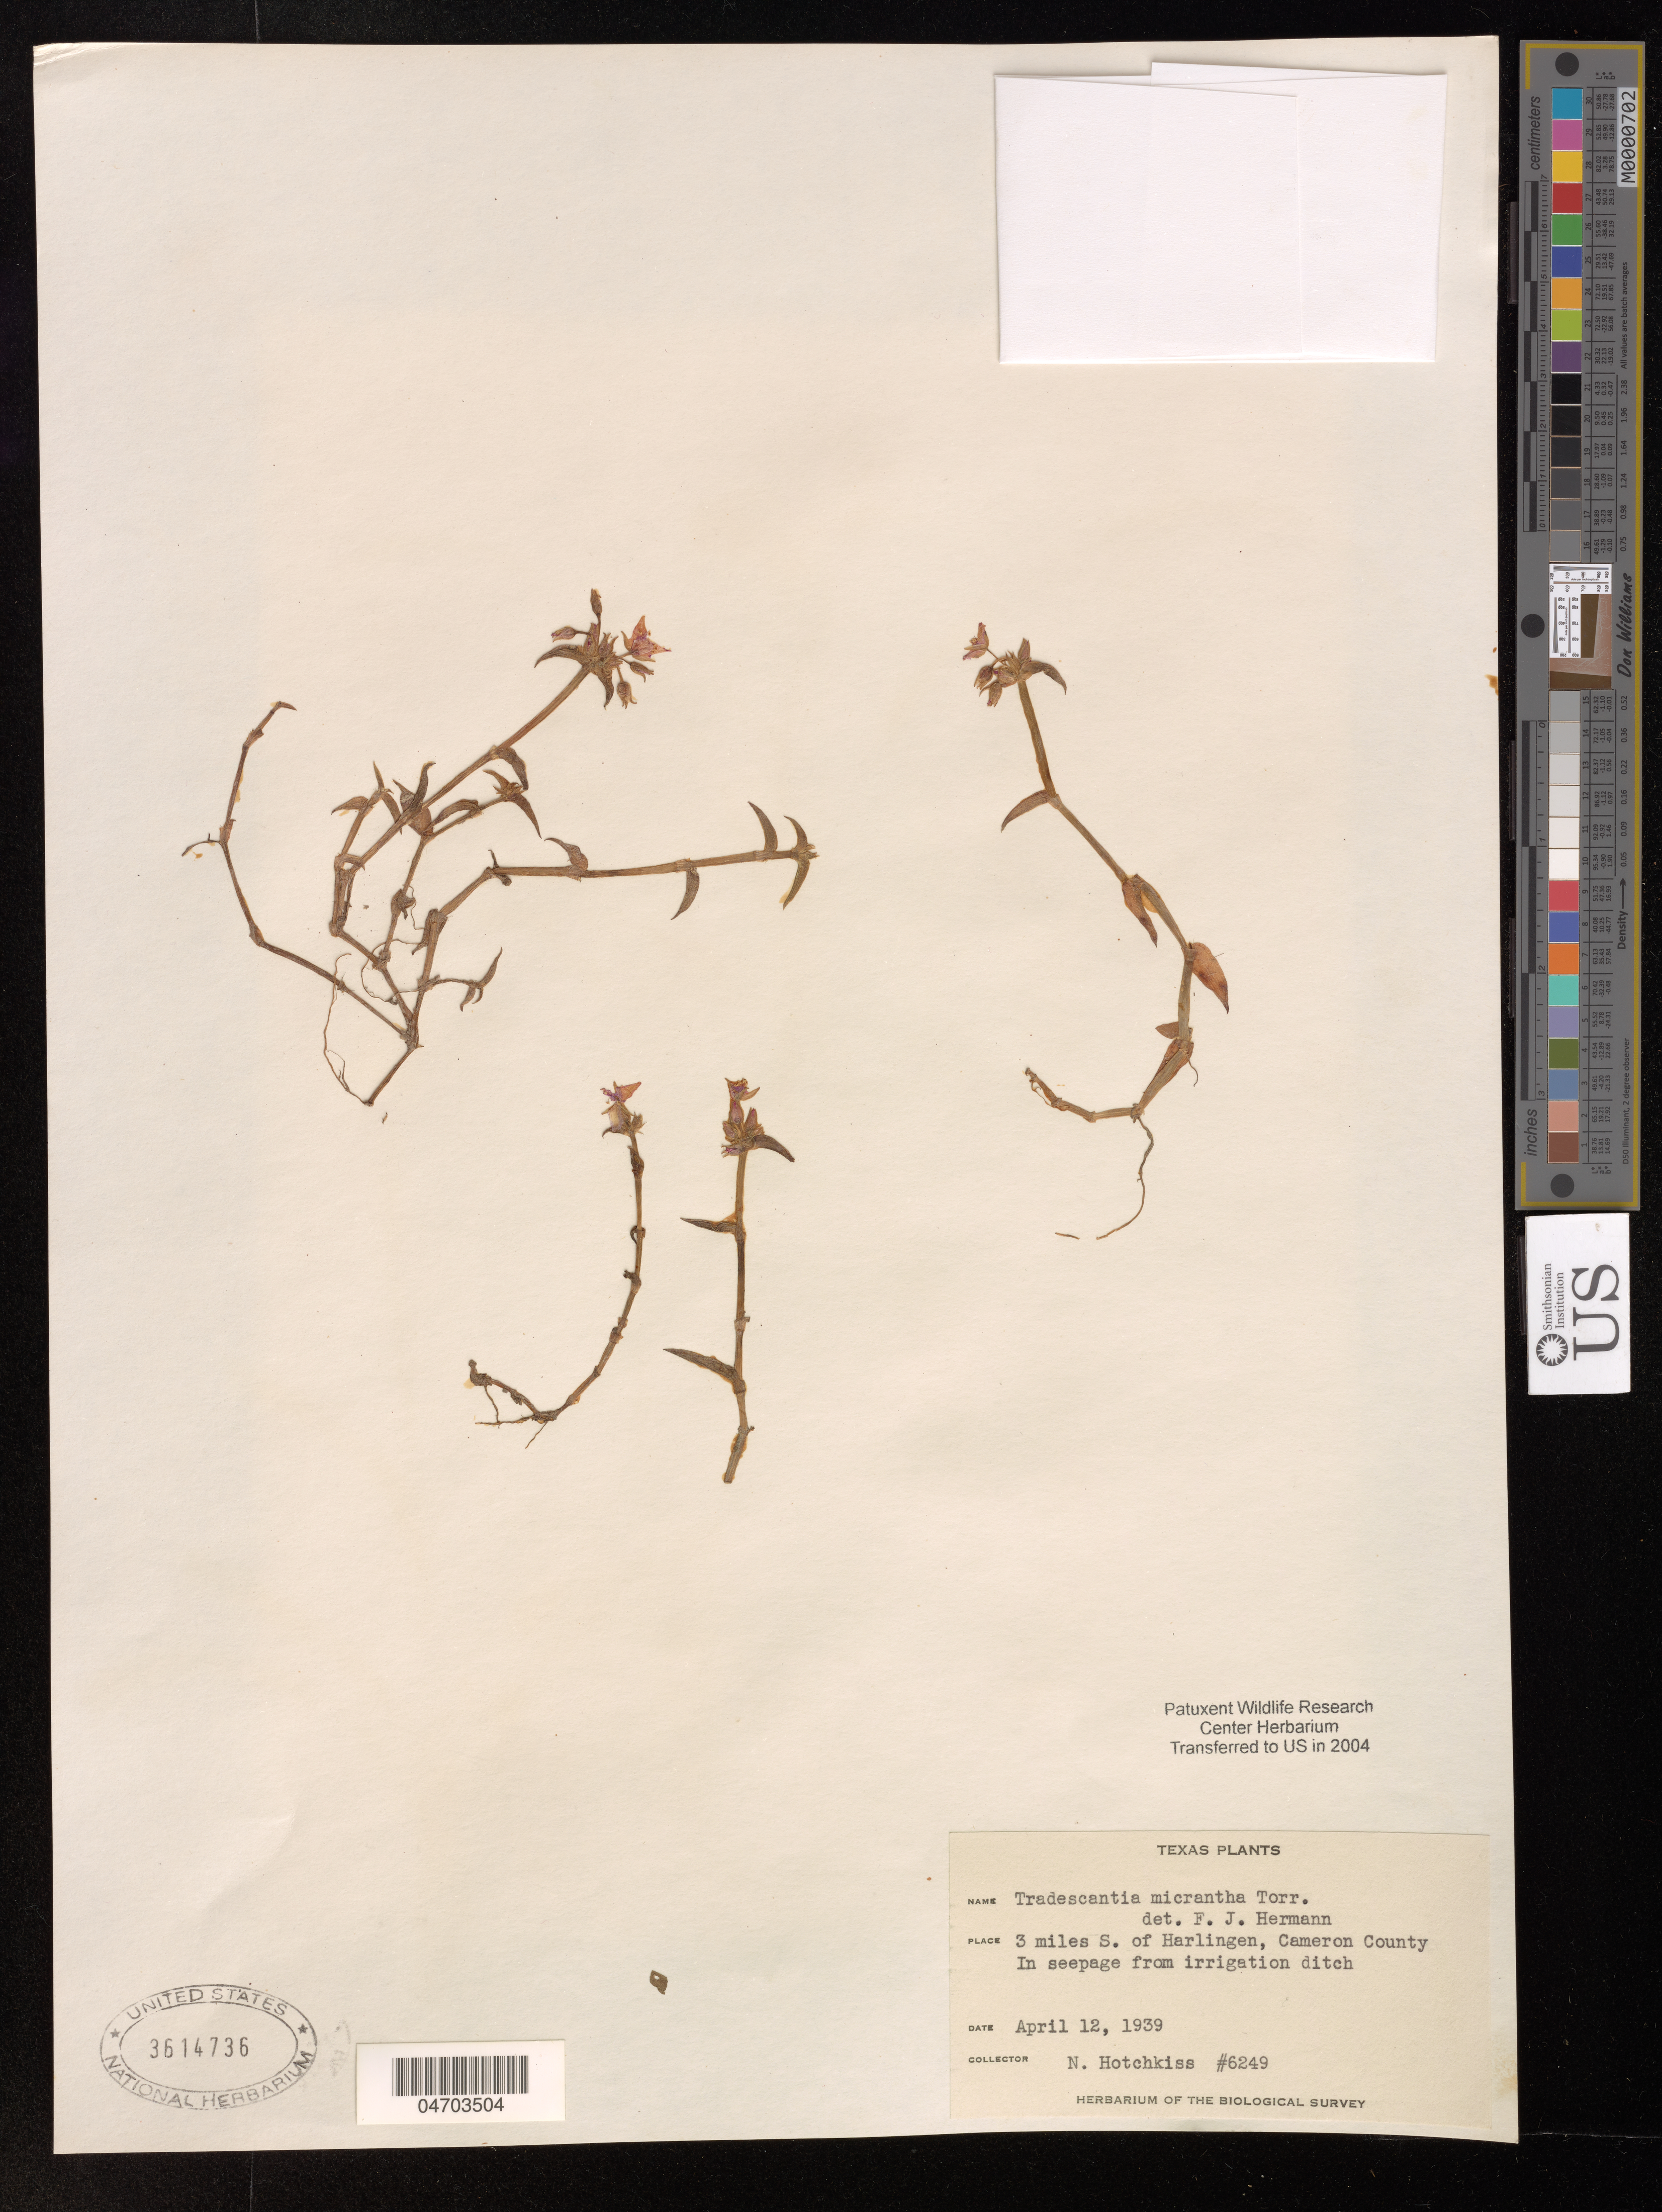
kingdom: Plantae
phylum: Tracheophyta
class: Liliopsida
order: Commelinales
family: Commelinaceae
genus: Tradescantia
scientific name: Tradescantia micrantha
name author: Torr.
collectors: N. Hotchkiss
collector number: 6249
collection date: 1939-04-12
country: United States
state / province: Texas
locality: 3 miles S. of Harlingen, Cameron County.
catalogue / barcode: US 3614736